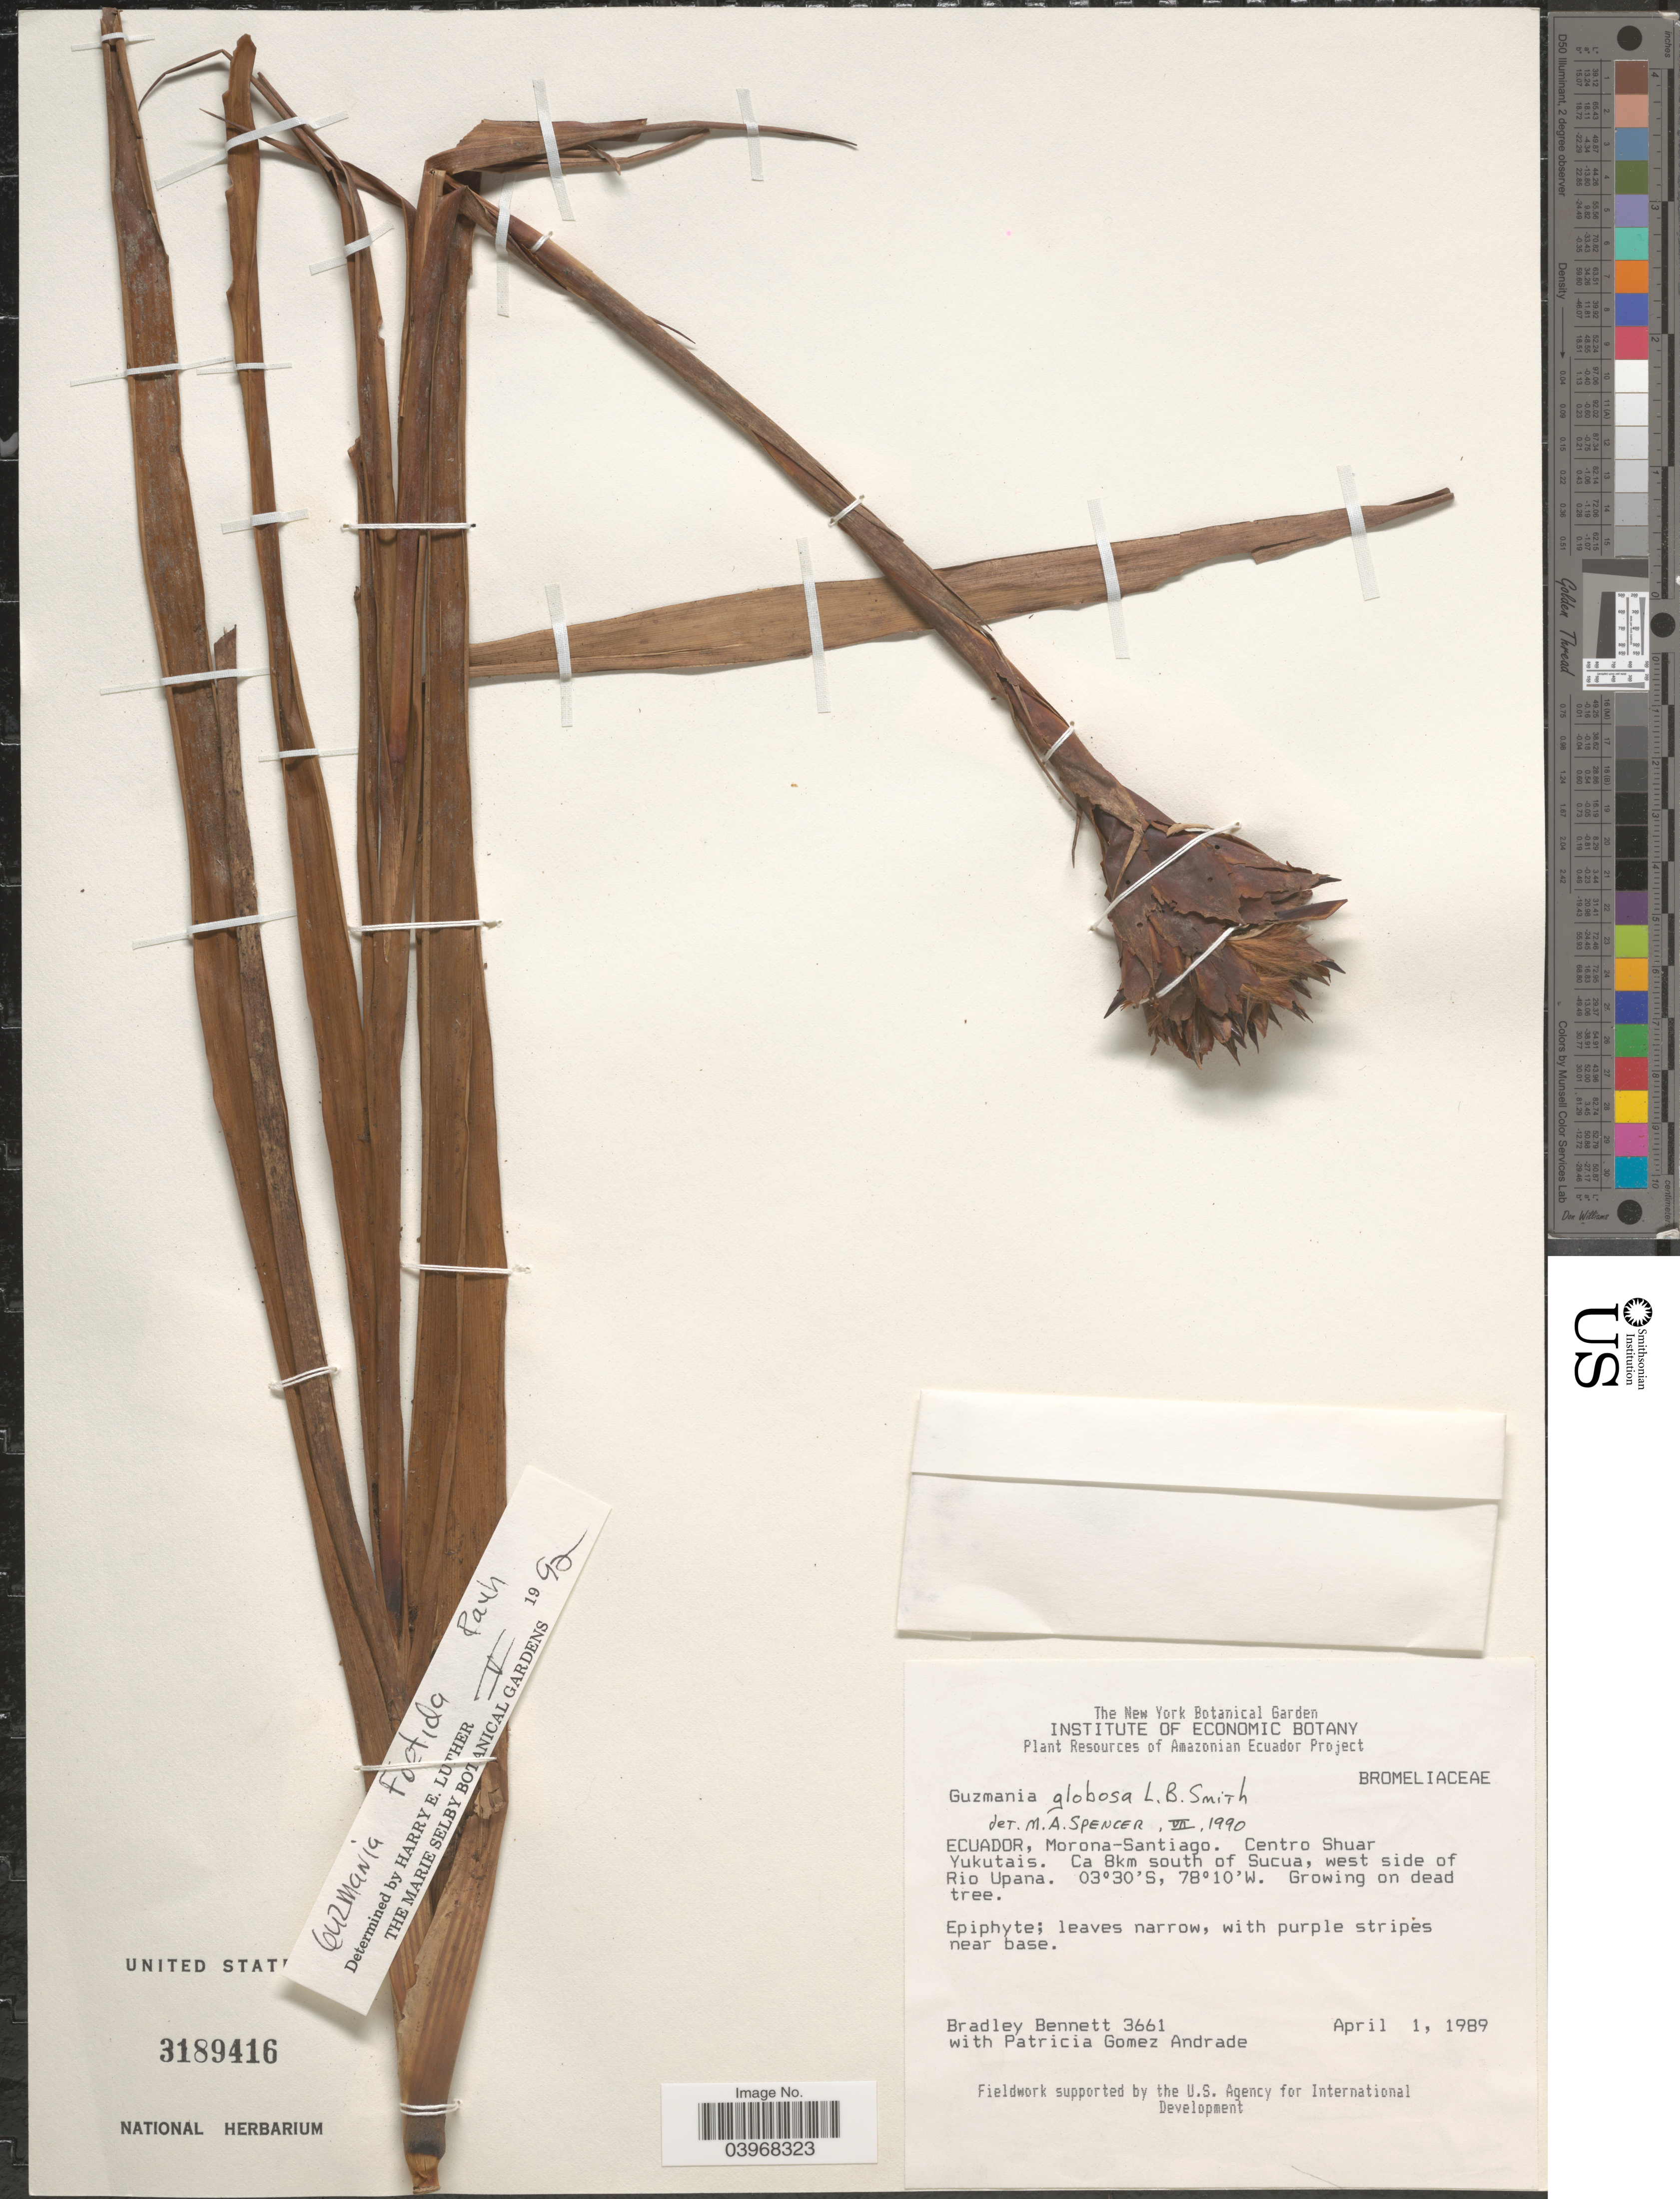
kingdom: Plantae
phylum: Tracheophyta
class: Liliopsida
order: Poales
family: Bromeliaceae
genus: Guzmania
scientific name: Guzmania globosa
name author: L.B. Sm.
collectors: B. Bennett & P. Gomez Andrade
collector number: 3661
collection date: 1989-04-01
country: Ecuador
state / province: Morona-Santiago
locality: Centro Shuar Yukutais. Ca 8km south of Sucua, west side of Rio Upana.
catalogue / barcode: US 3189416